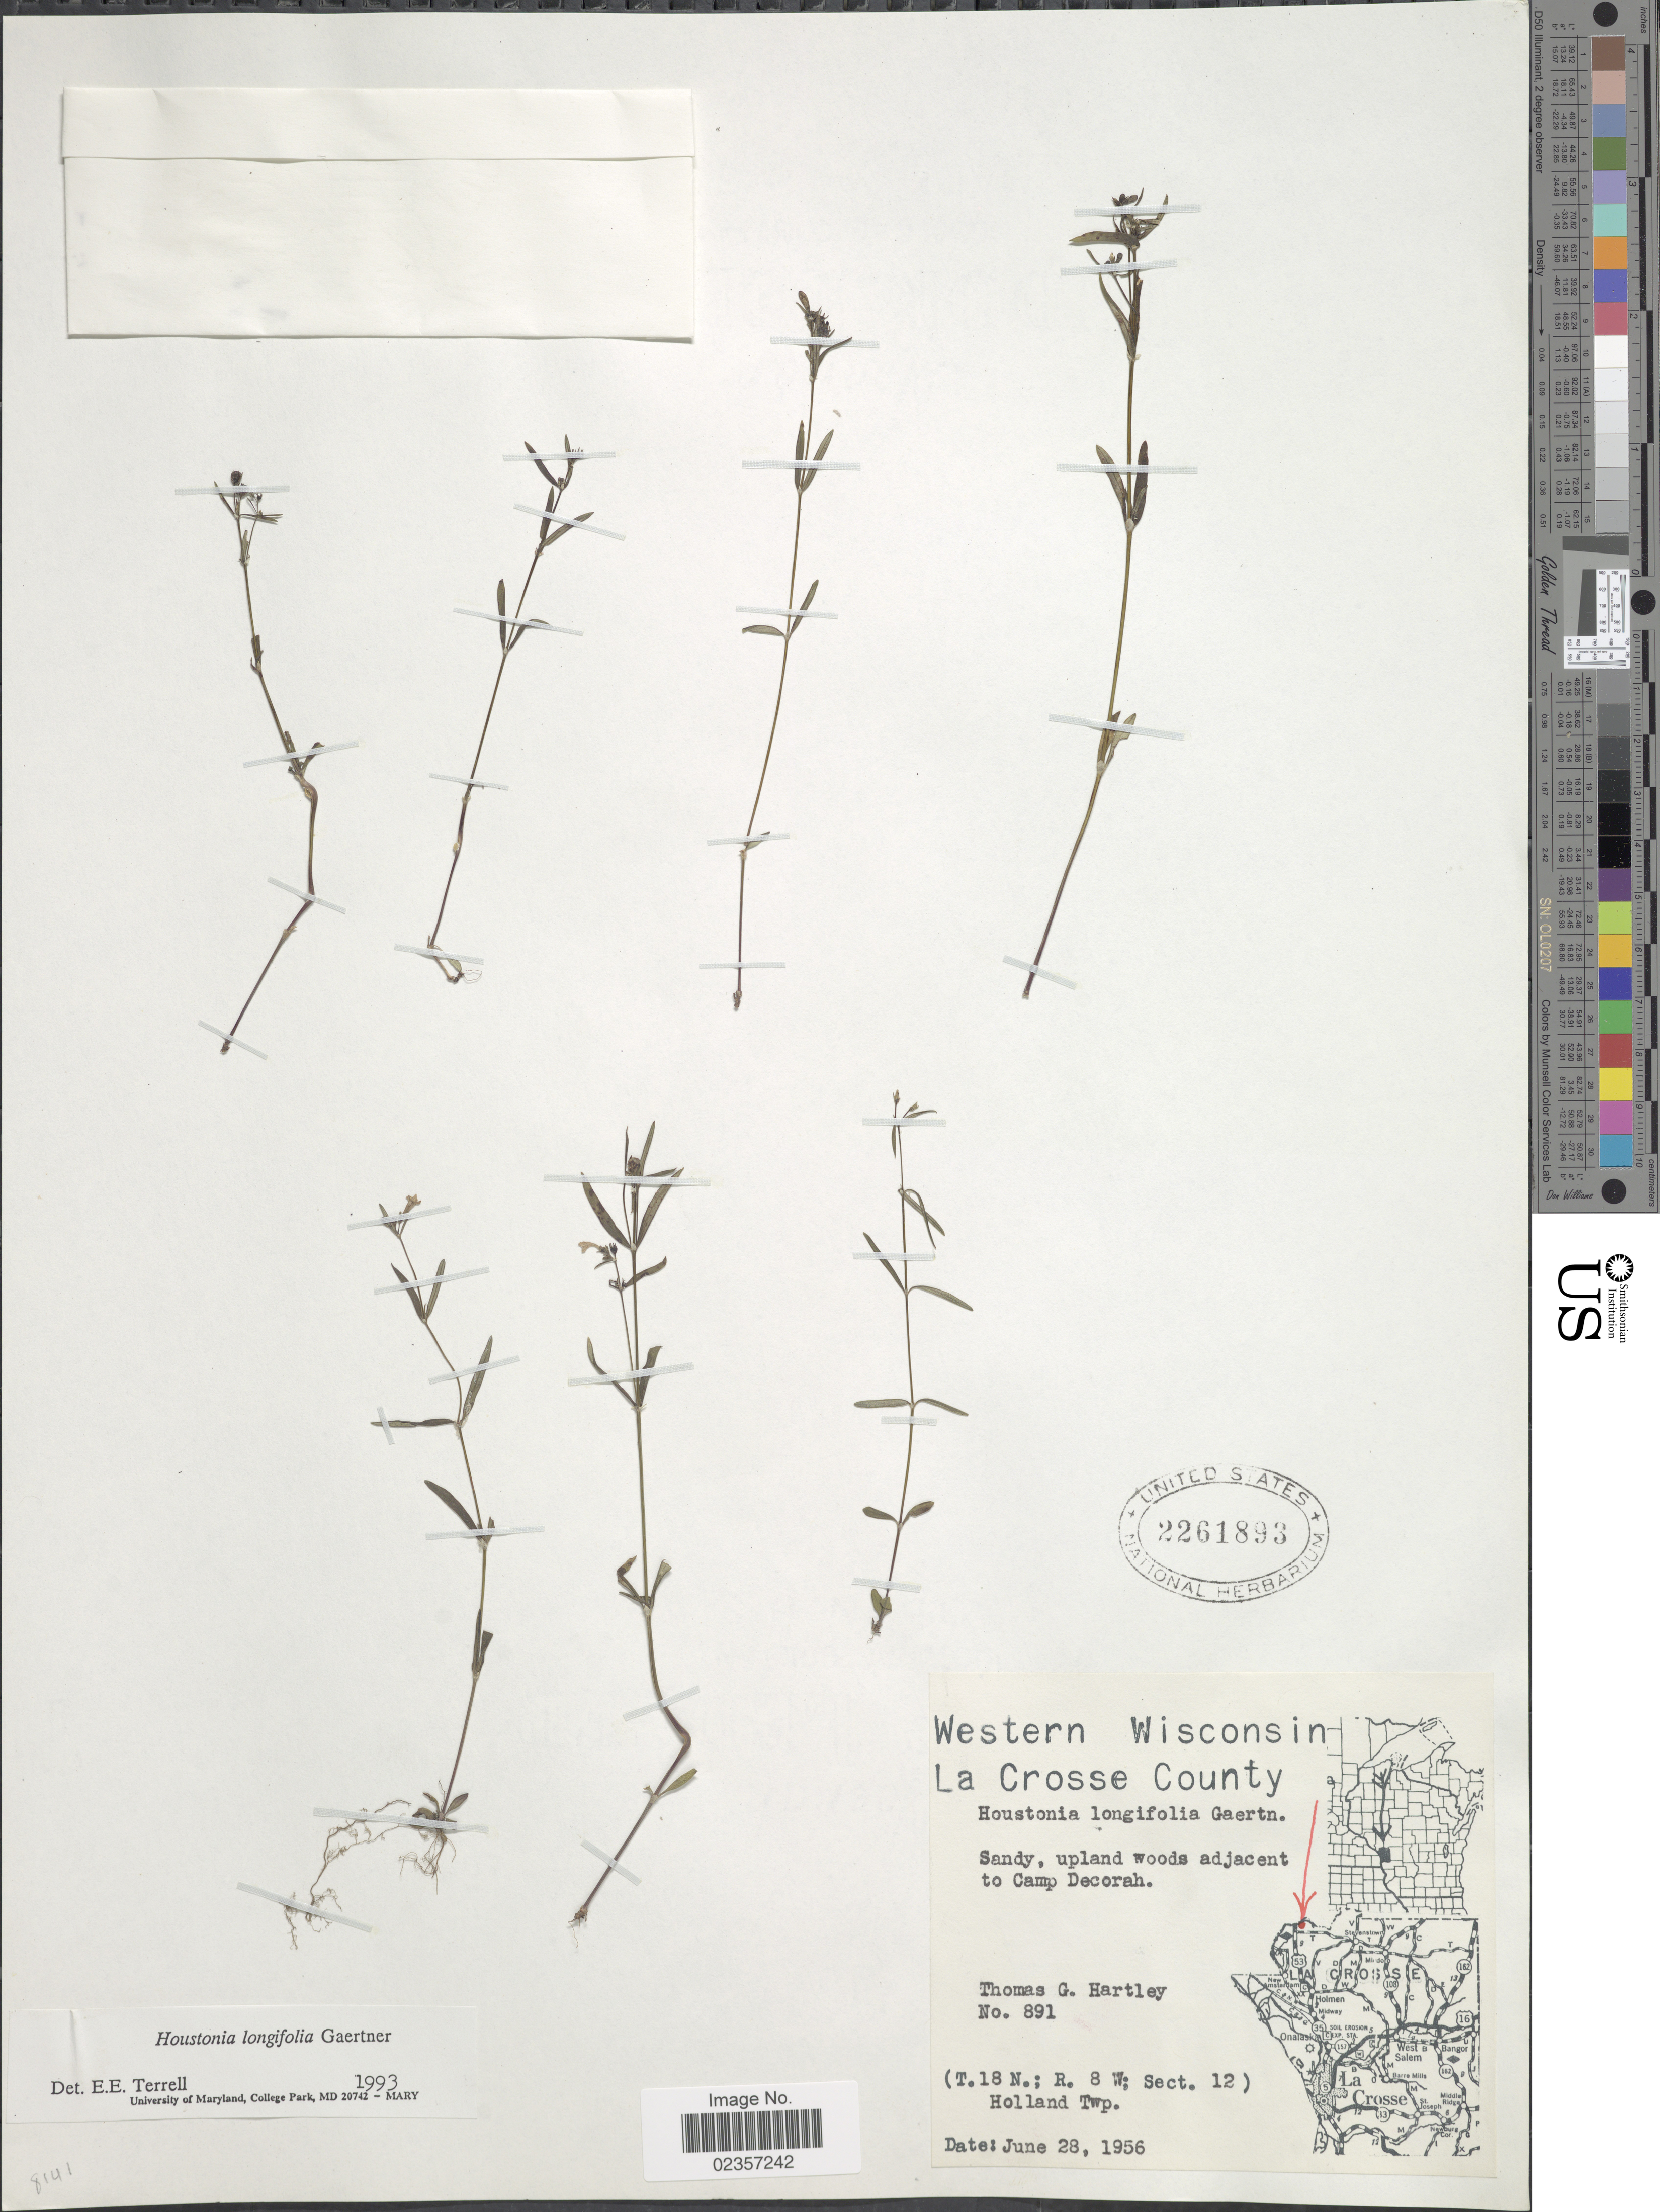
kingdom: Plantae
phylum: Tracheophyta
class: Magnoliopsida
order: Gentianales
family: Rubiaceae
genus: Houstonia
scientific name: Houstonia longifolia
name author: Gaertn.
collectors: T. G. Hartley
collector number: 891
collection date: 1956-06-28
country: United States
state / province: Wisconsin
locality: Western Wiscosin. La Crosse County. Sandy, upland woods adjacent to Camp Decorah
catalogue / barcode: US 2261893